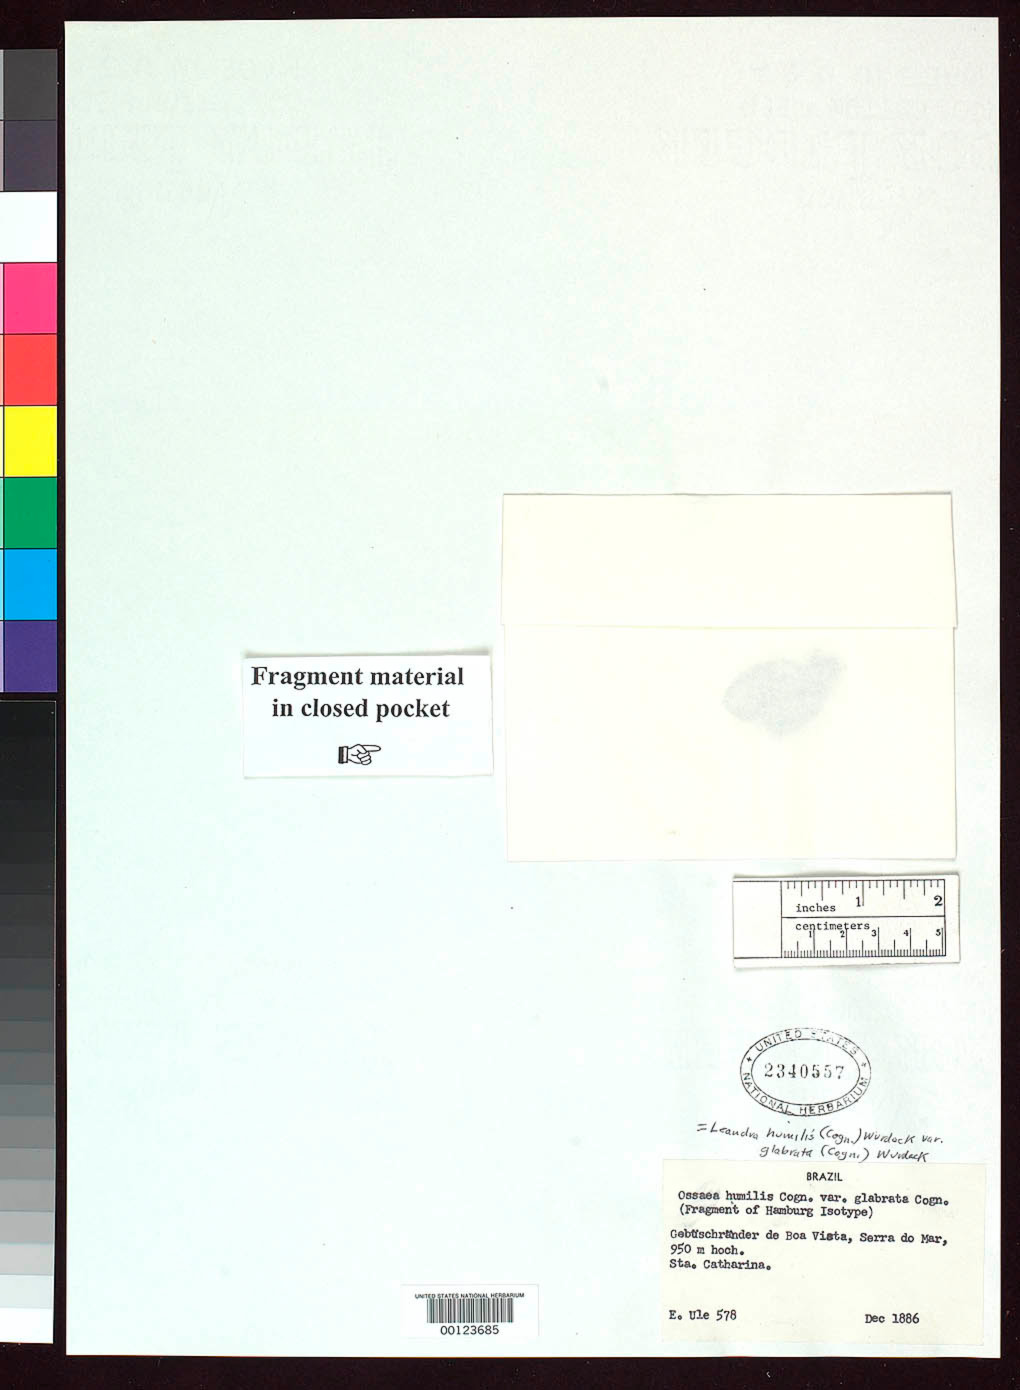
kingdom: Plantae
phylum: Tracheophyta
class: Magnoliopsida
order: Myrtales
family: Melastomataceae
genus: Ossaea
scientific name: Ossaea humilis var. glabrata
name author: Cogn. in A. DC.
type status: Type Material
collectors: E. H. Ule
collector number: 578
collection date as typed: Dec 1886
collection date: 1886-12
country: Brazil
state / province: Santa Catarina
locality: Serra do Mar.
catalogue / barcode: US 2340557